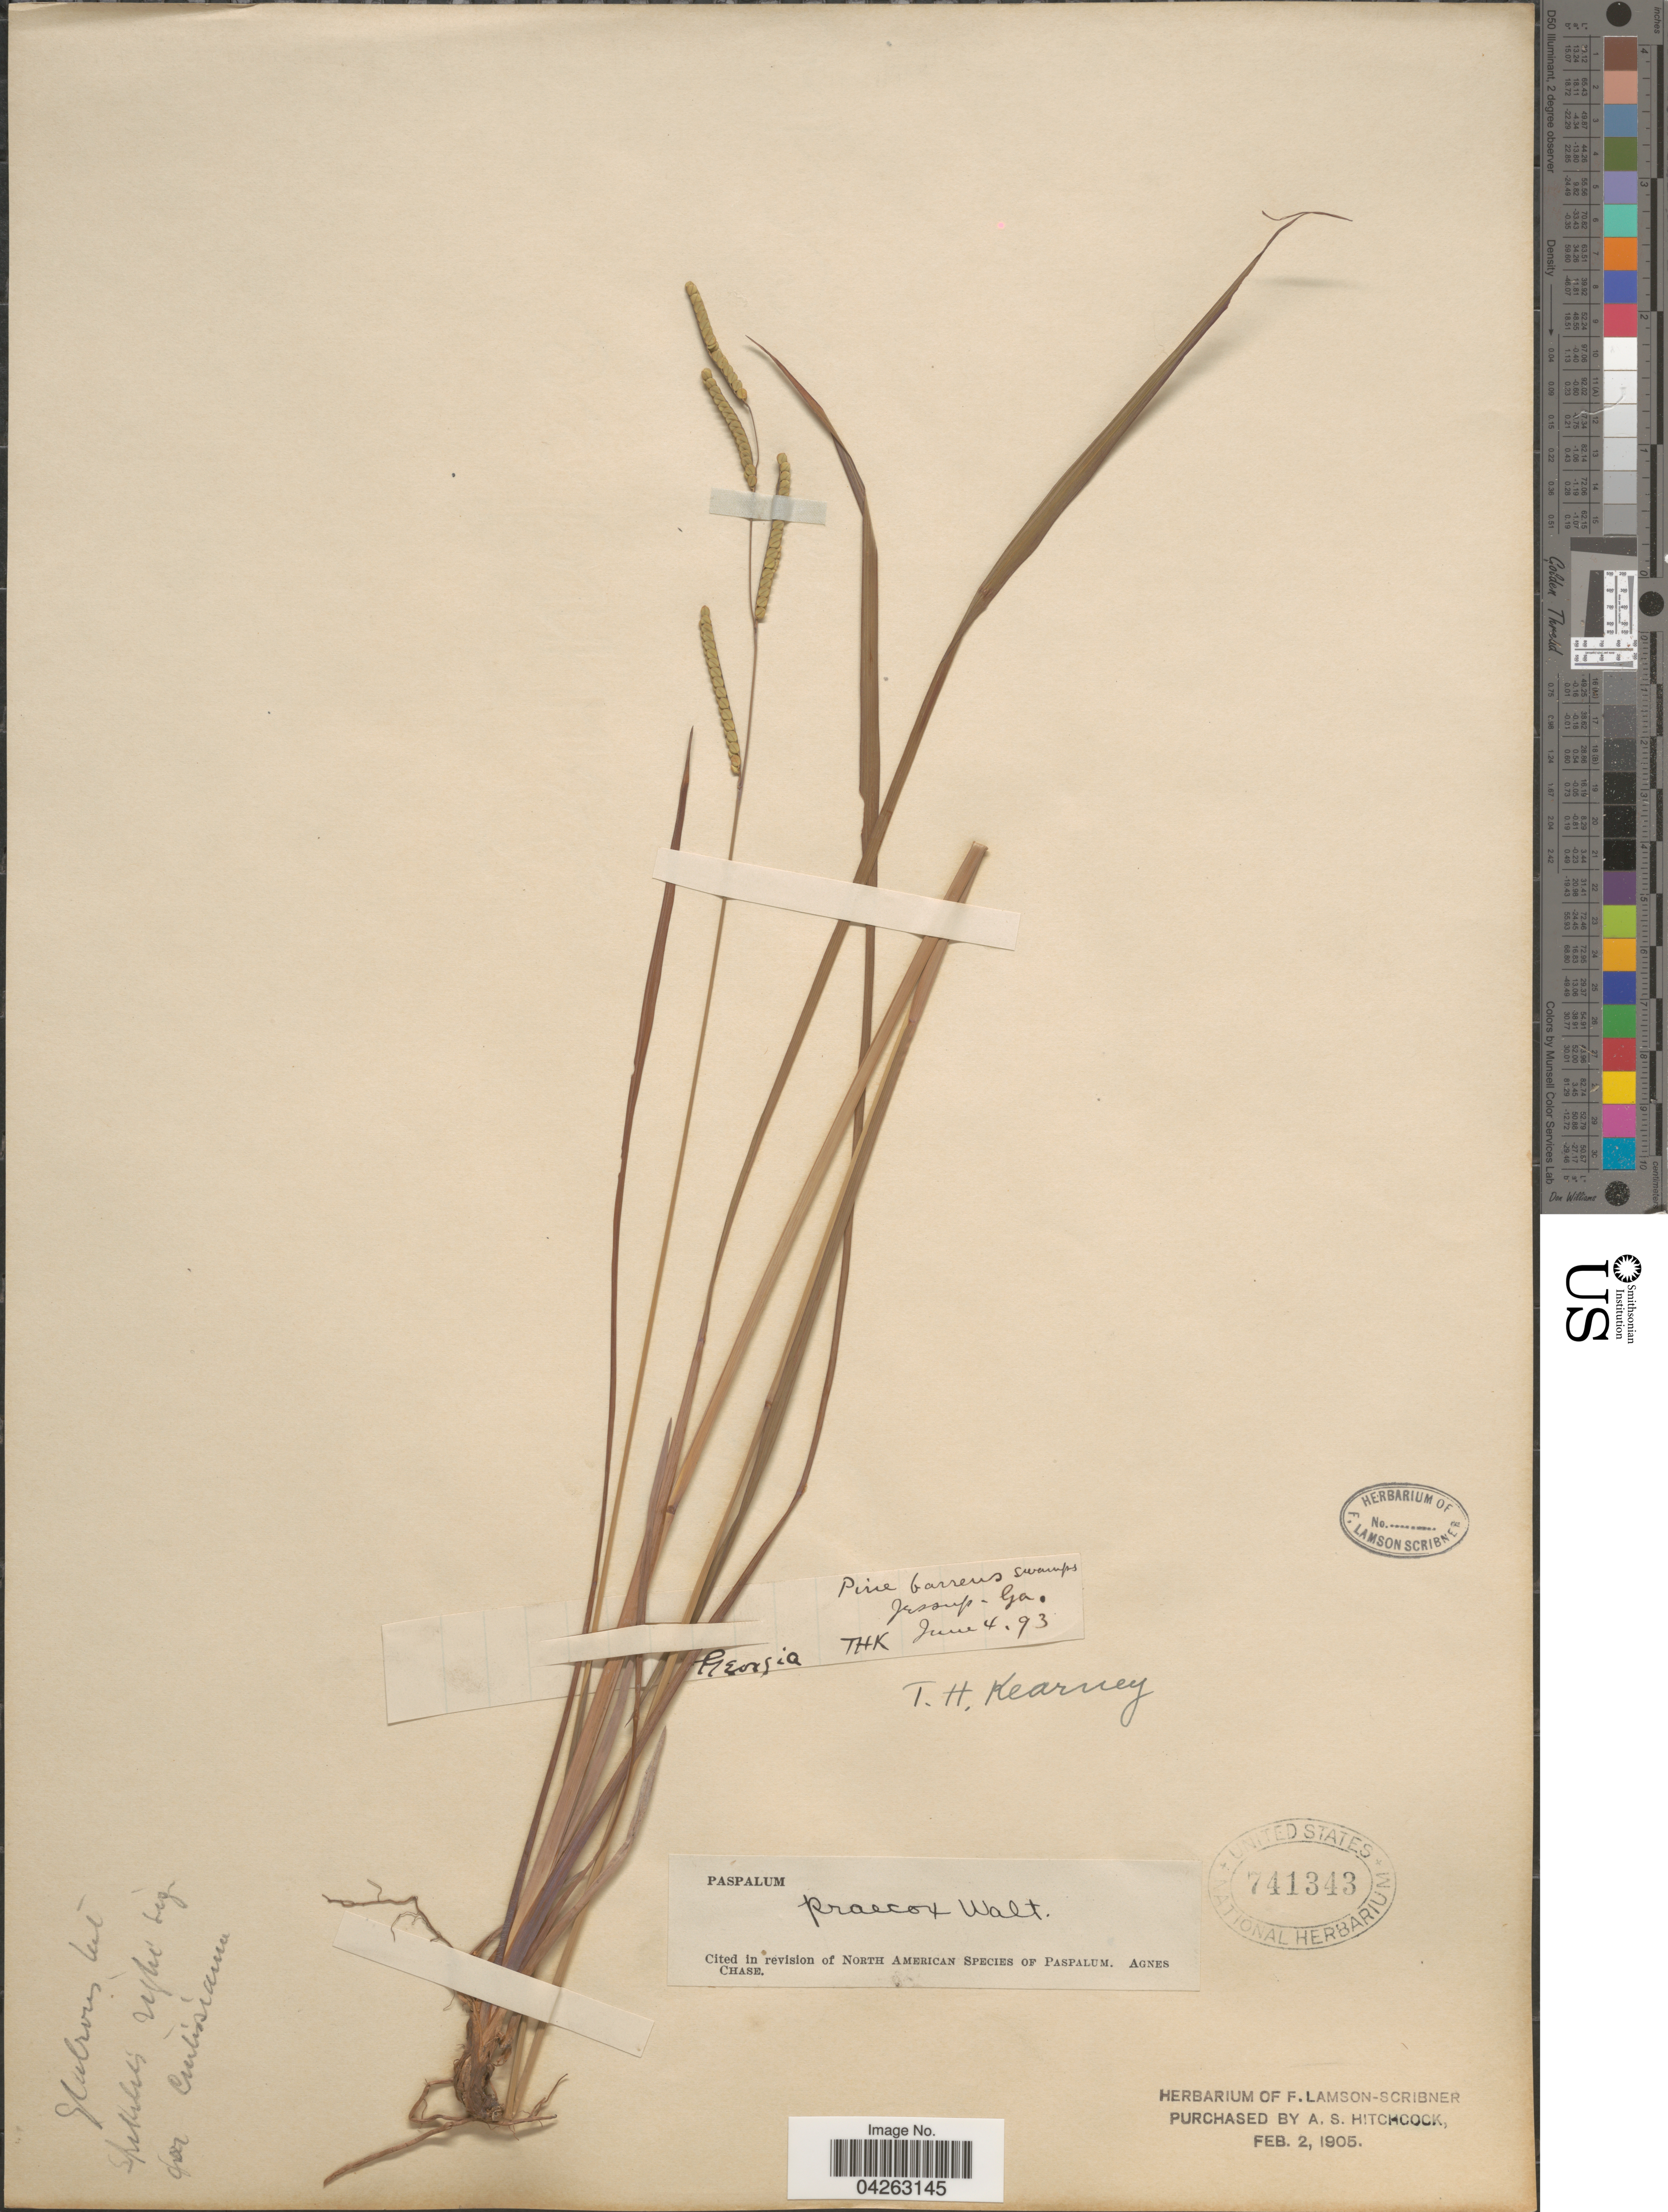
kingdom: Plantae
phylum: Tracheophyta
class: Liliopsida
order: Poales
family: Poaceae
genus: Paspalum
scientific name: Paspalum praecox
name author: Walter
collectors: T. H. Kearney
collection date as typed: Transcribed d/m/y: 4/6/93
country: United States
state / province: Georgia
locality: Jessup.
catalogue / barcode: US 741343